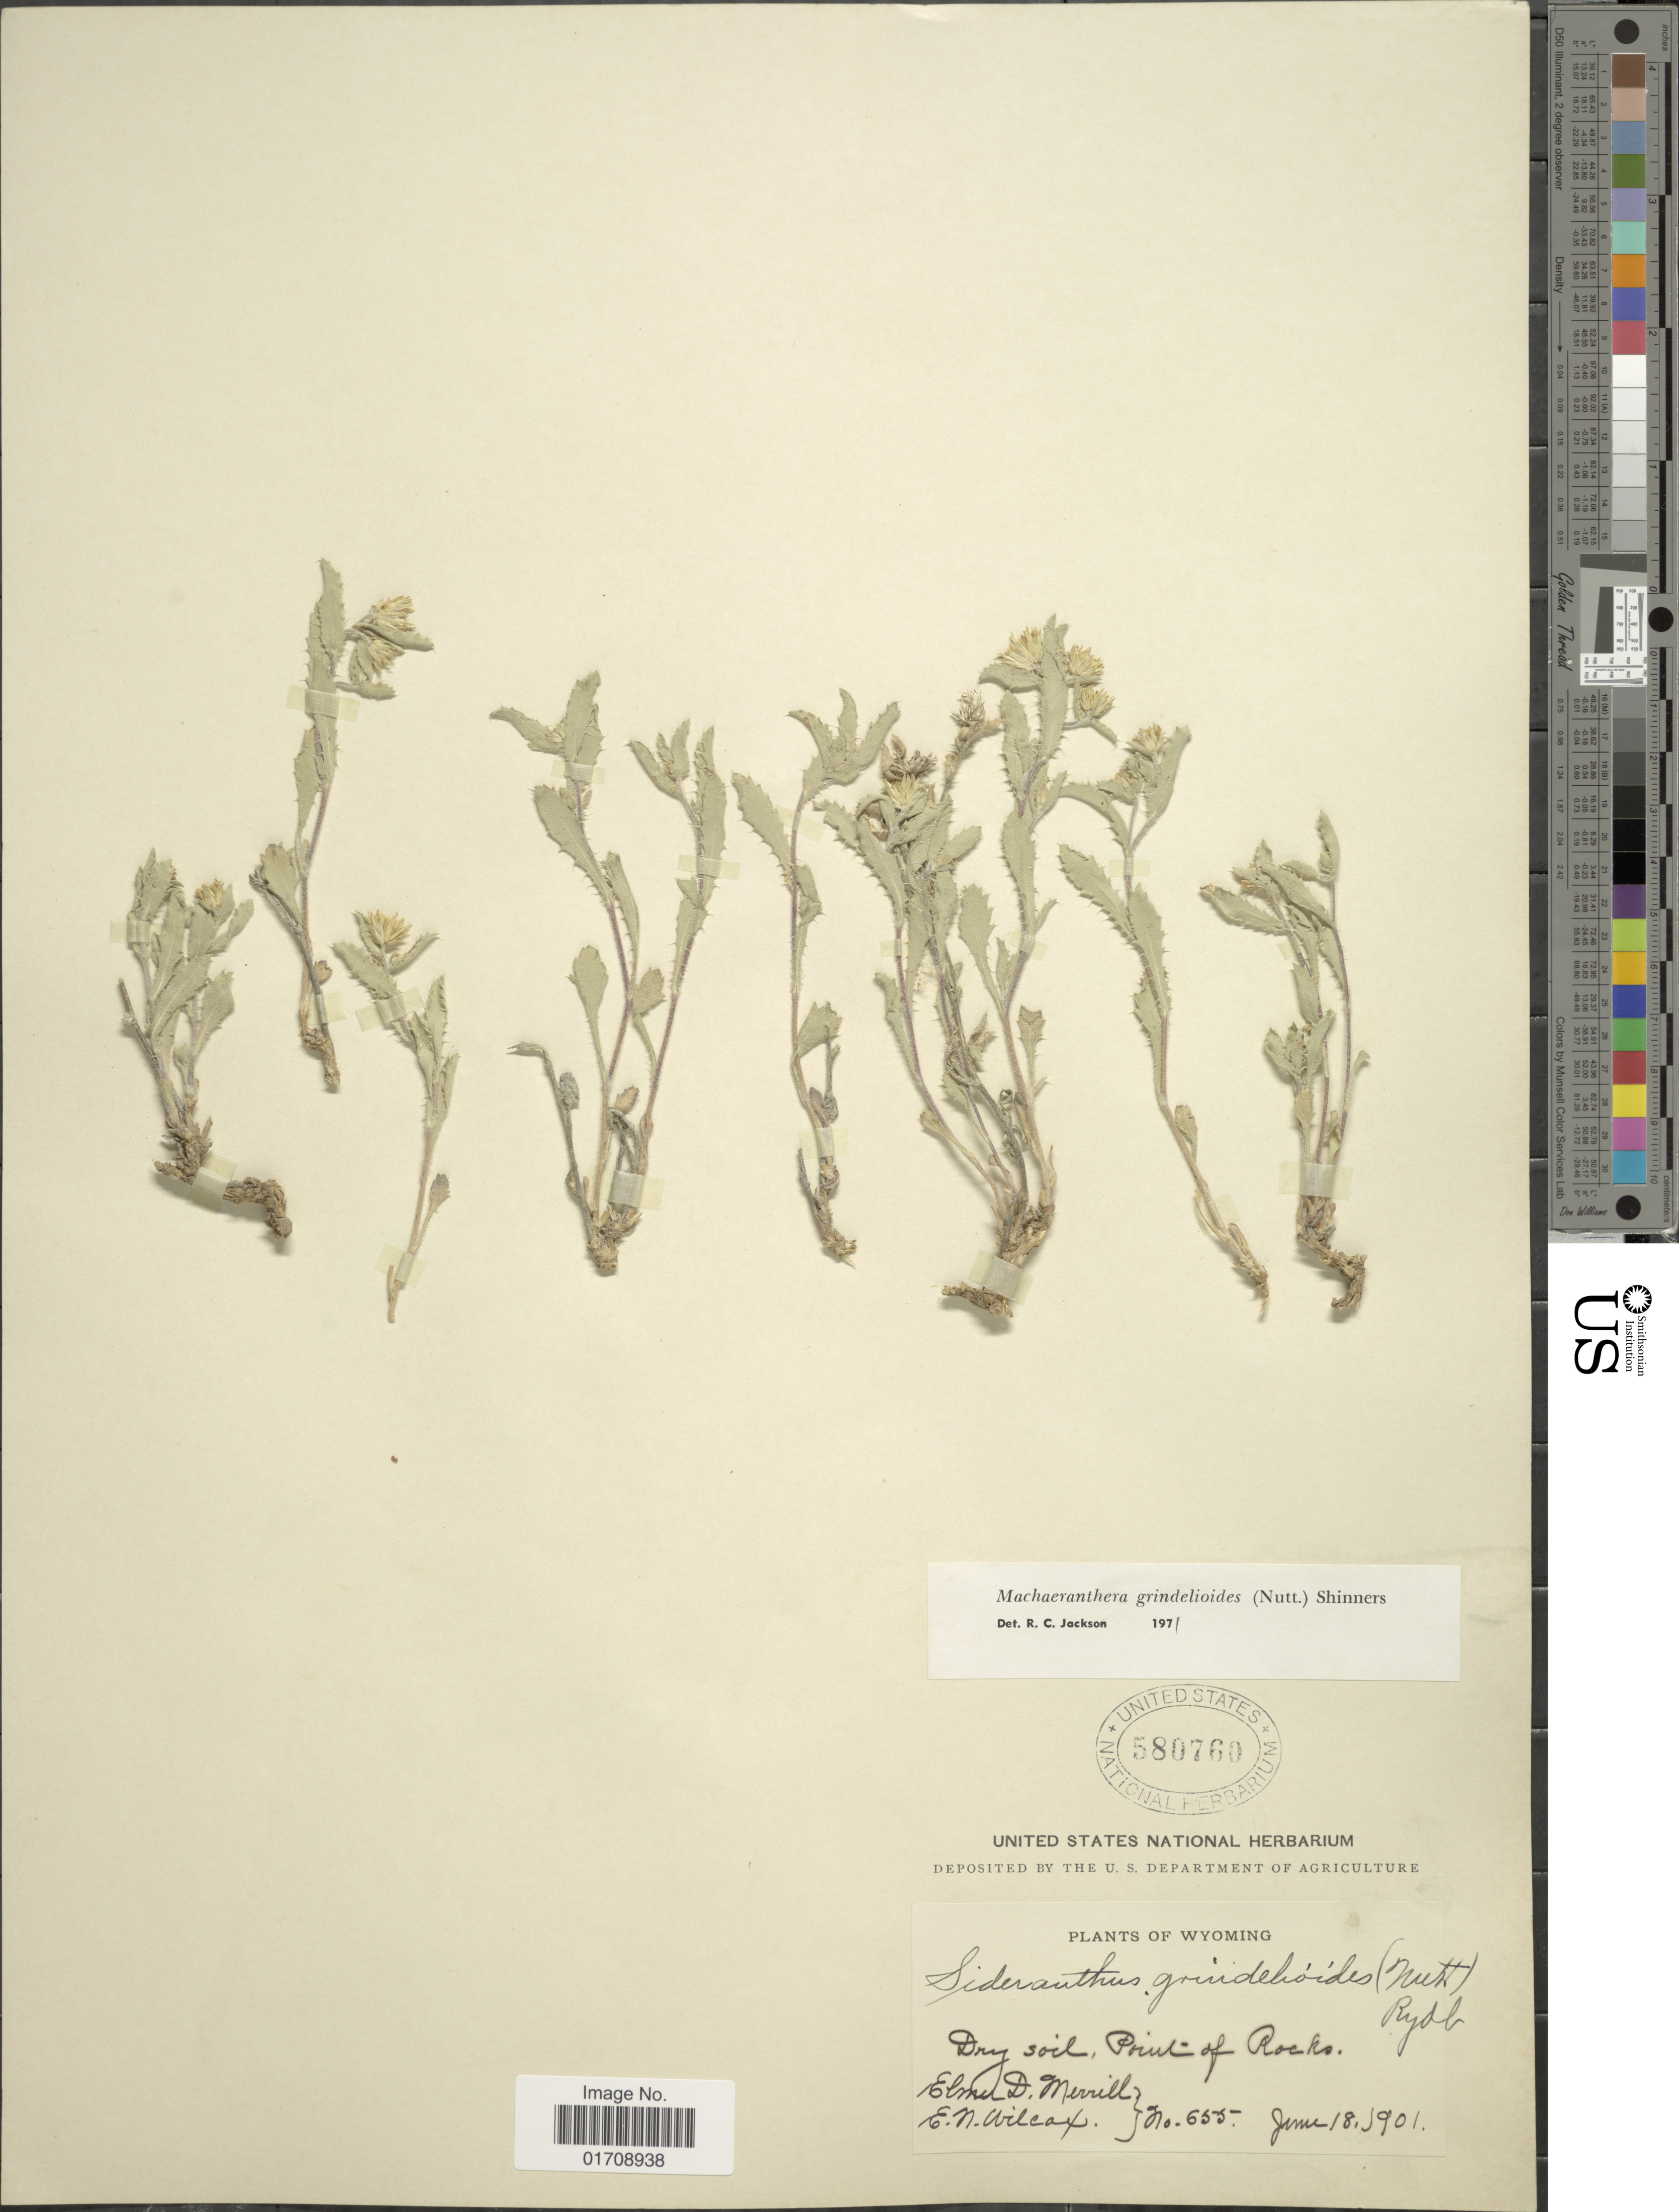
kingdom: Plantae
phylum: Tracheophyta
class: Magnoliopsida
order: Asterales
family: Asteraceae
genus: Machaeranthera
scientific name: Machaeranthera grindelioides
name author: (Nutt.) Shinners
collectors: E. D. Merrill & E. Wilcox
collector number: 655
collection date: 1901-06-18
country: United States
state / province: Wyoming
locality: Point of Rocks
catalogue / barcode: US 580760